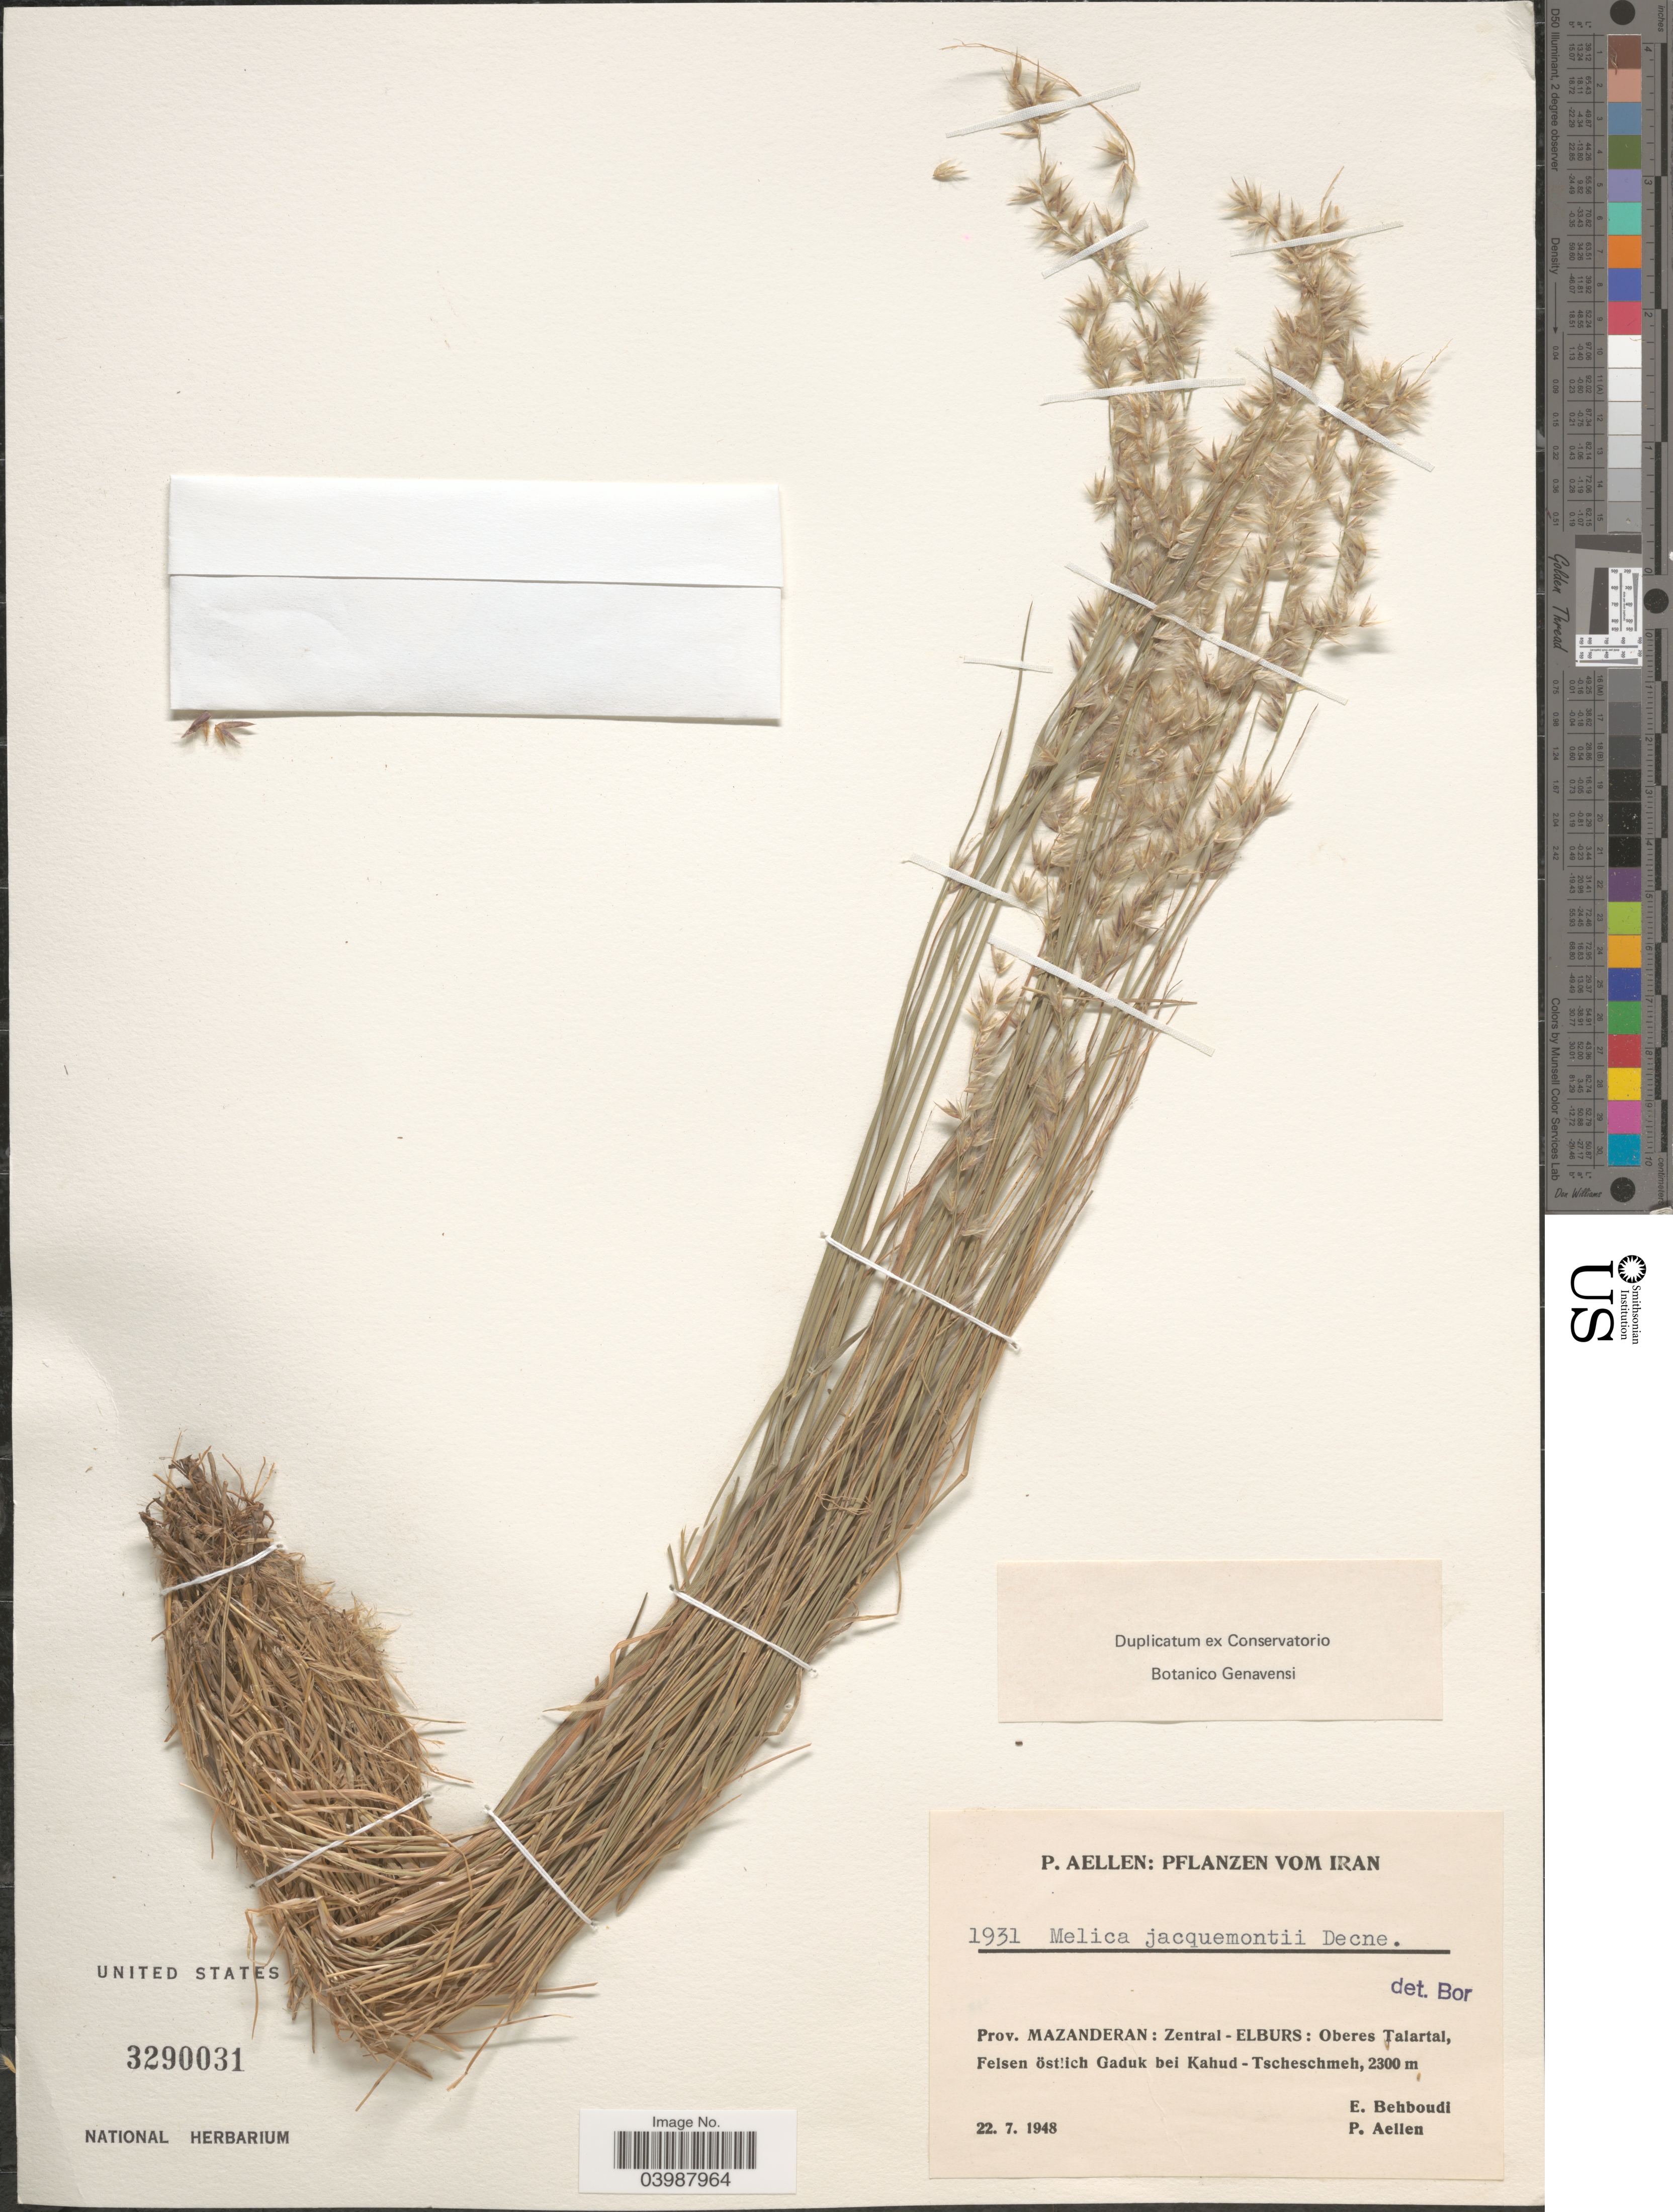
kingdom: Plantae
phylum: Tracheophyta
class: Liliopsida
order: Poales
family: Poaceae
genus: Melica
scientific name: Melica jacquemontii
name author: Decne.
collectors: E. Behboudi & P. Aellen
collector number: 1931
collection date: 1948-07-22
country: Iran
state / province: Mazandaran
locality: Prov. Mazanderan: Zentral - Elburs: Oberes Talartal, Felsen östlich Gaduk bei Kahud - Tscheschmeh.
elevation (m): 2300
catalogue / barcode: US 3290031